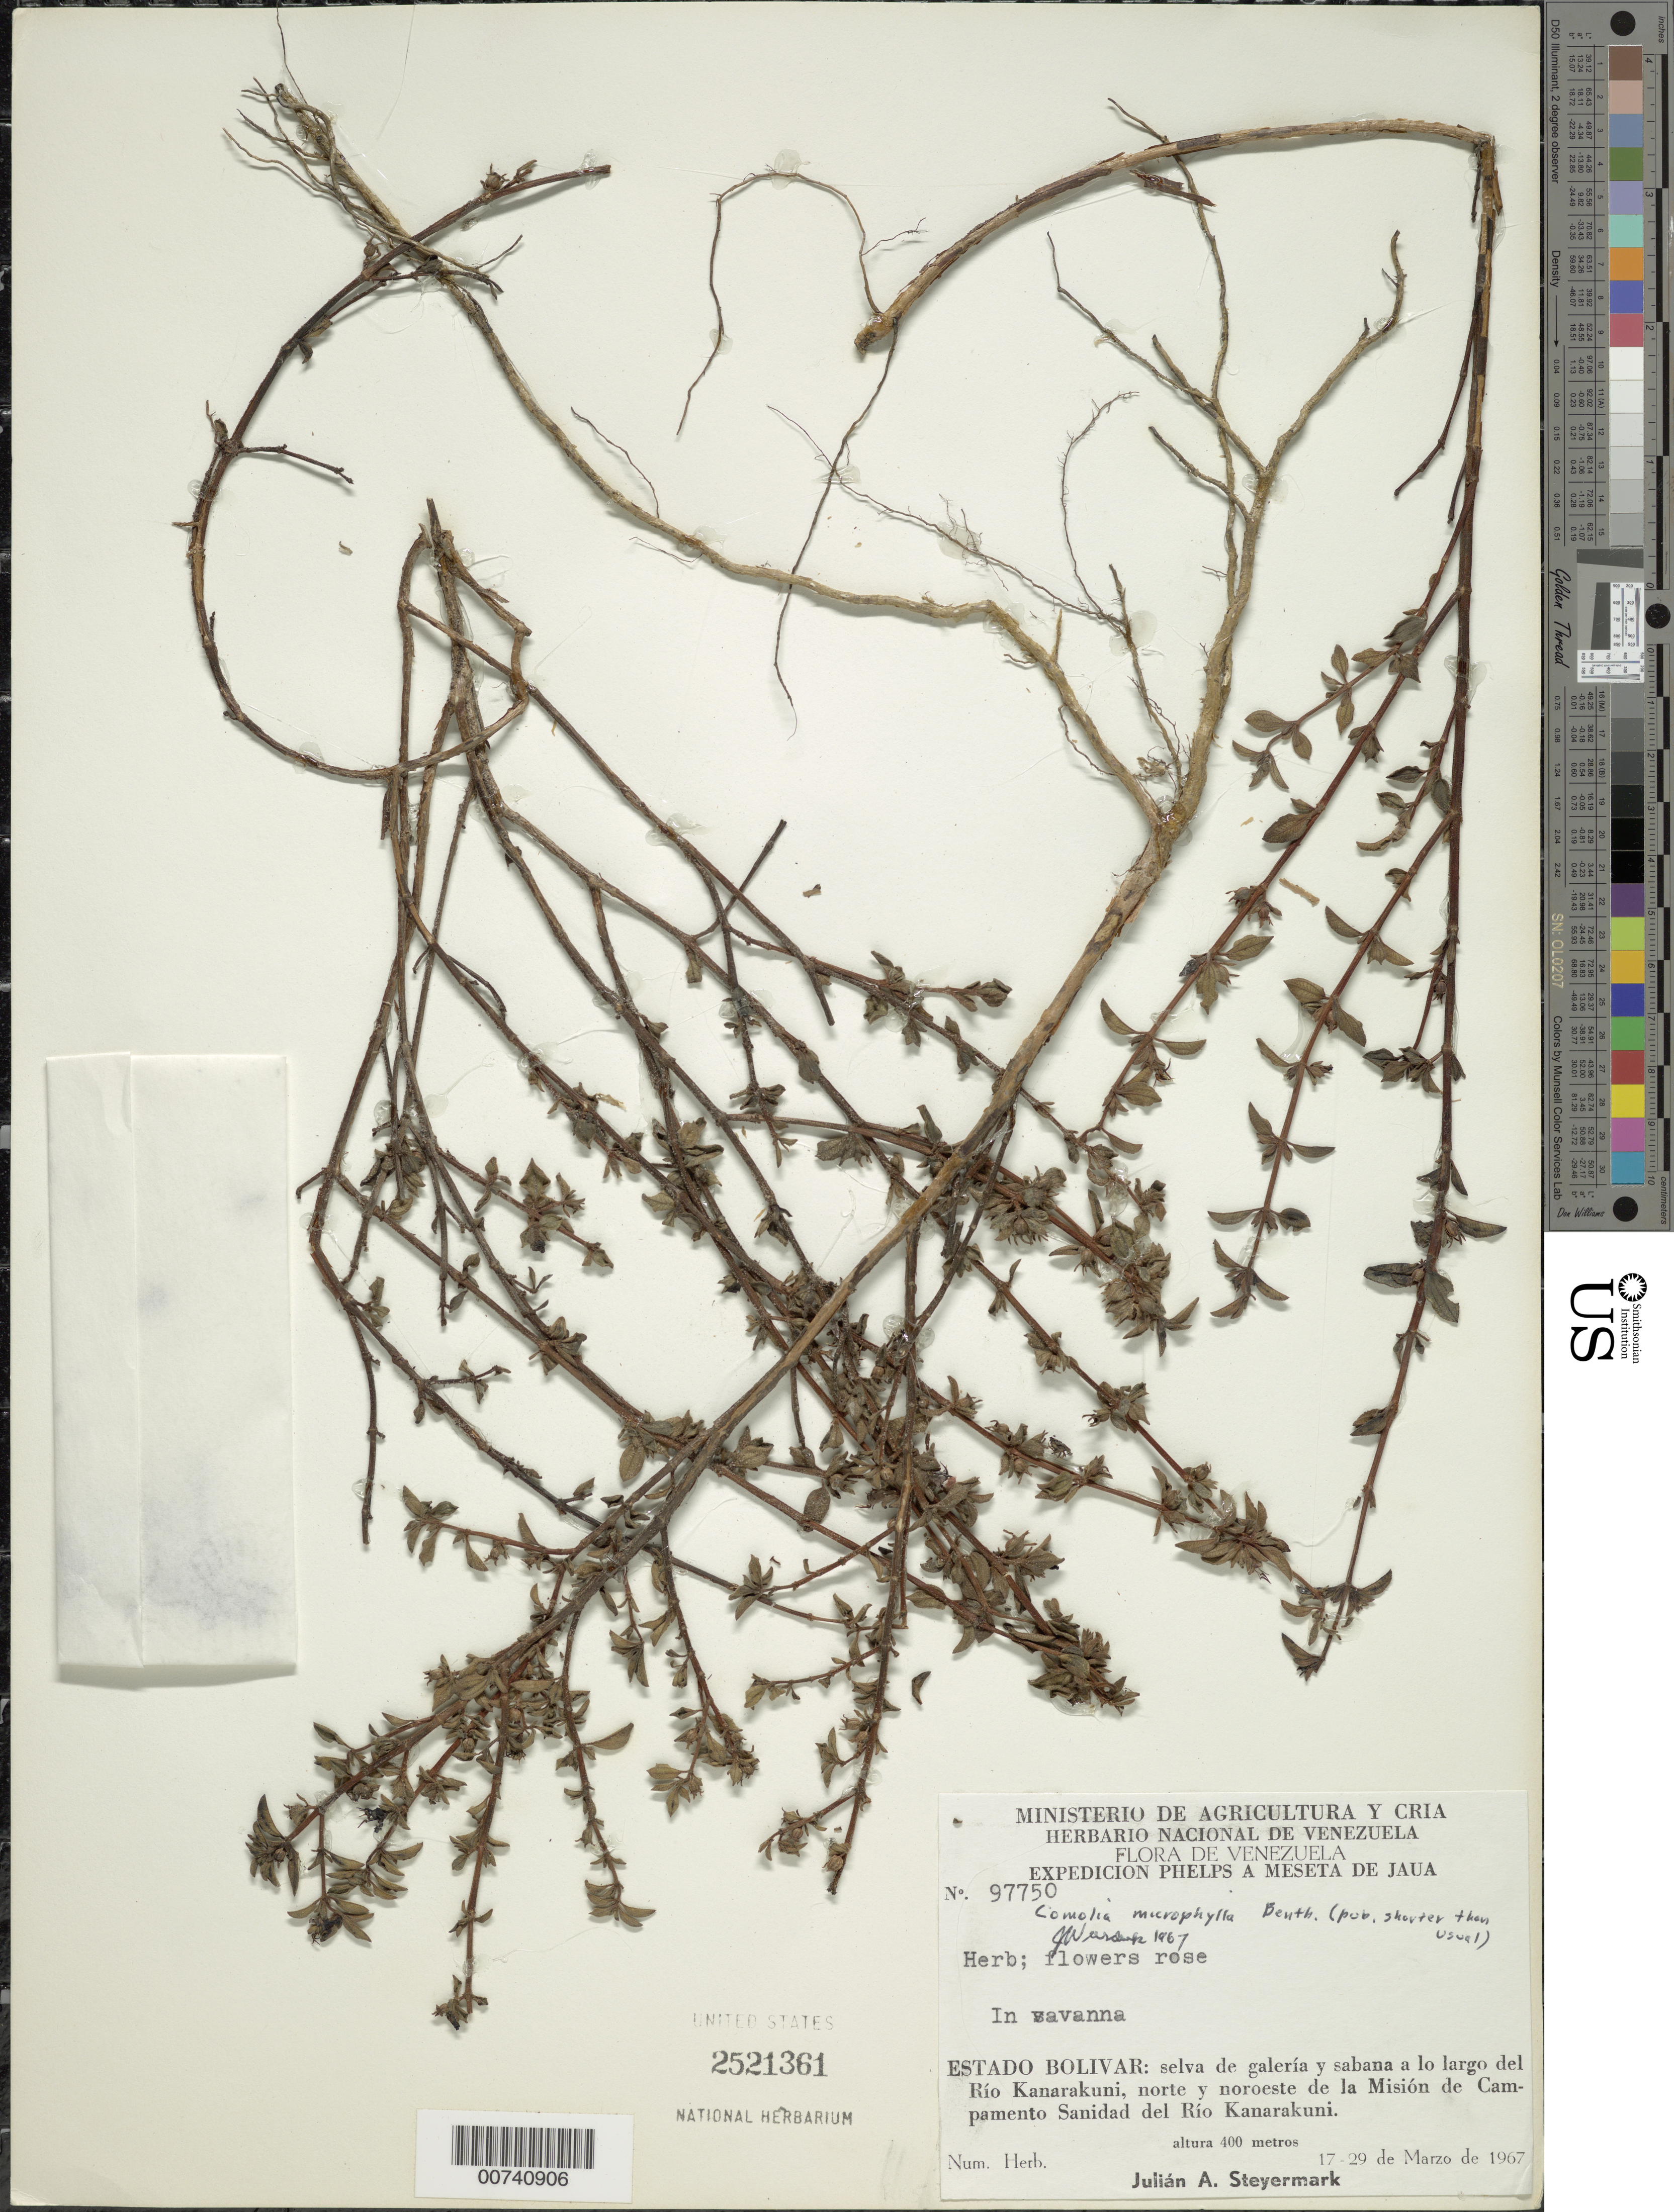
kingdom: Plantae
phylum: Tracheophyta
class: Magnoliopsida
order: Myrtales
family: Melastomataceae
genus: Comolia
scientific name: Comolia microphylla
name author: Benth.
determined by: Wurdack, John J., (US), US (UNITED STATES)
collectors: J. Steyermark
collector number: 97750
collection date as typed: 17-Mar-67 to 29-Mar-67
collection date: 1967-03-17/1967-03-29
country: Venezuela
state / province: Bolívar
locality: Río Kanarakuni, N and NW of Mision de Campamento Sanidad del Río Kanarakuni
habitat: Savanna along river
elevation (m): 400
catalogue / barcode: US 2521361